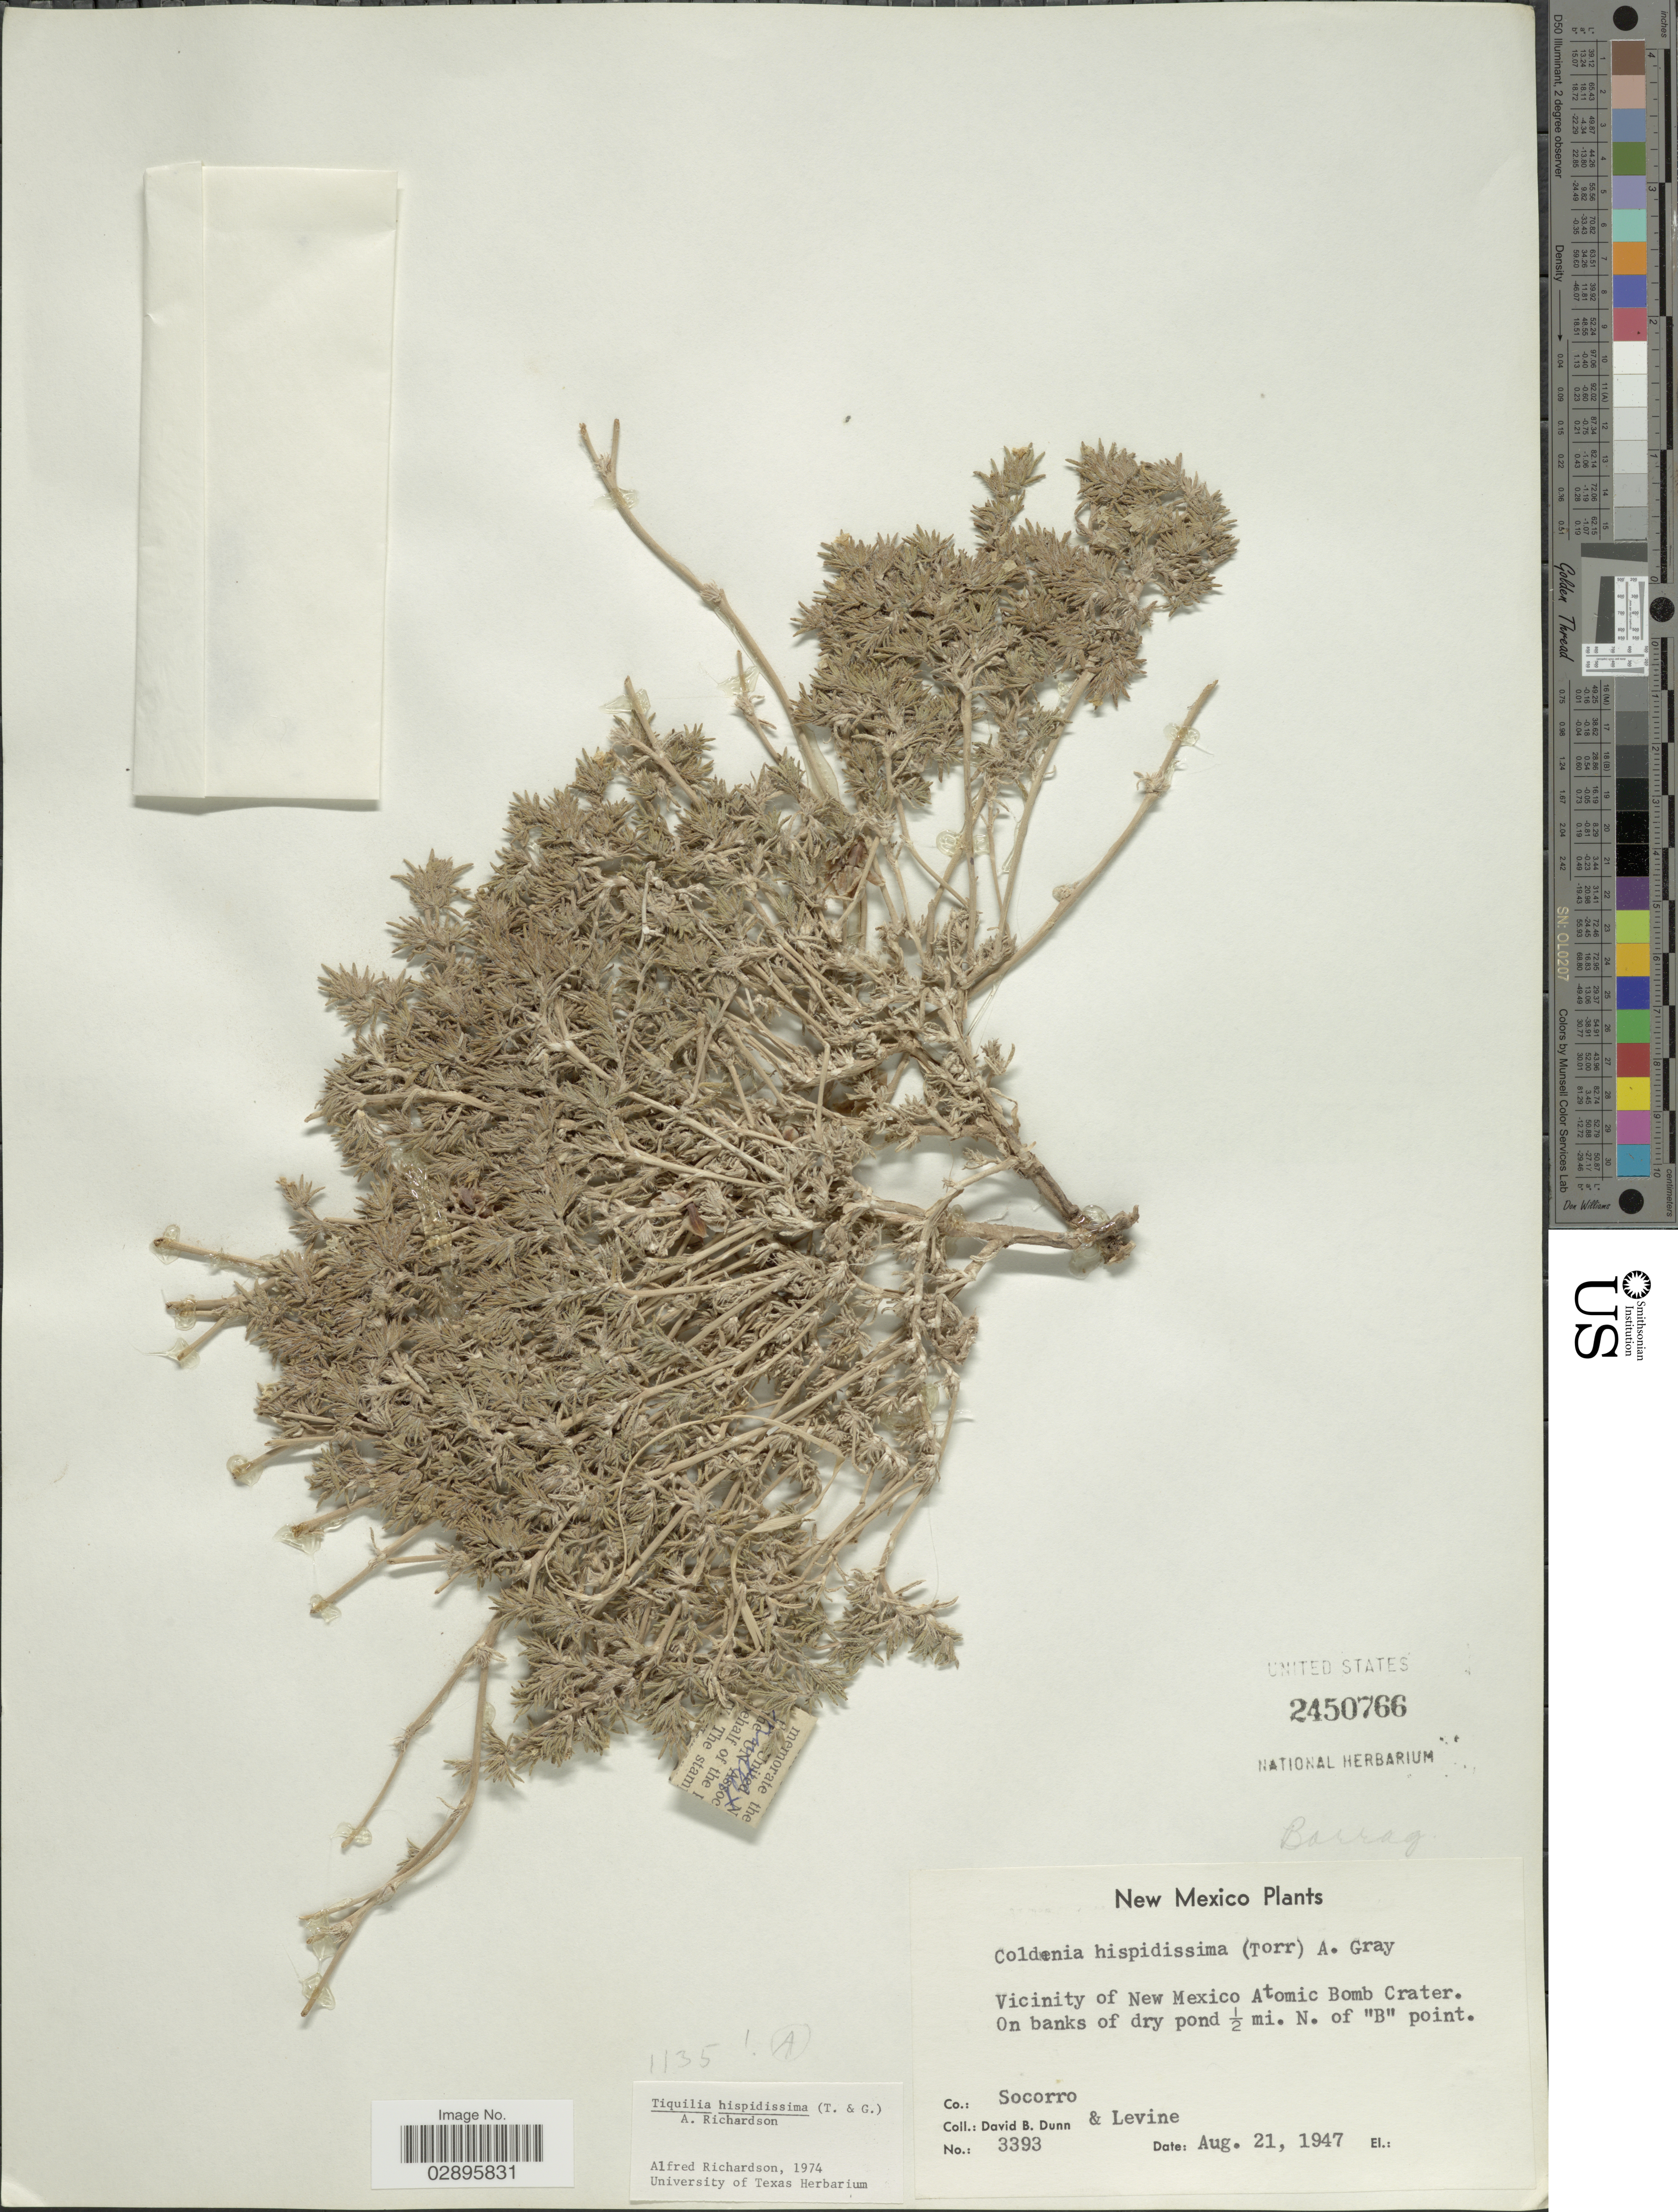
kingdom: Plantae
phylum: Tracheophyta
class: Magnoliopsida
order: Boraginales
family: Ehretiaceae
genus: Tiquilia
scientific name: Tiquilia hispidissima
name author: (Torr. & A. Gray) A.T. Richardson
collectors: D. B. Dunn & -. Levine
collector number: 3393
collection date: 1947-08-21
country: United States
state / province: New Mexico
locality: Vicinity of New Mexico Atomic Bomb Crater. On banks of dry pond ½ mi. N. of "B" point. Co.: Socorro.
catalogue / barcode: US 2450766